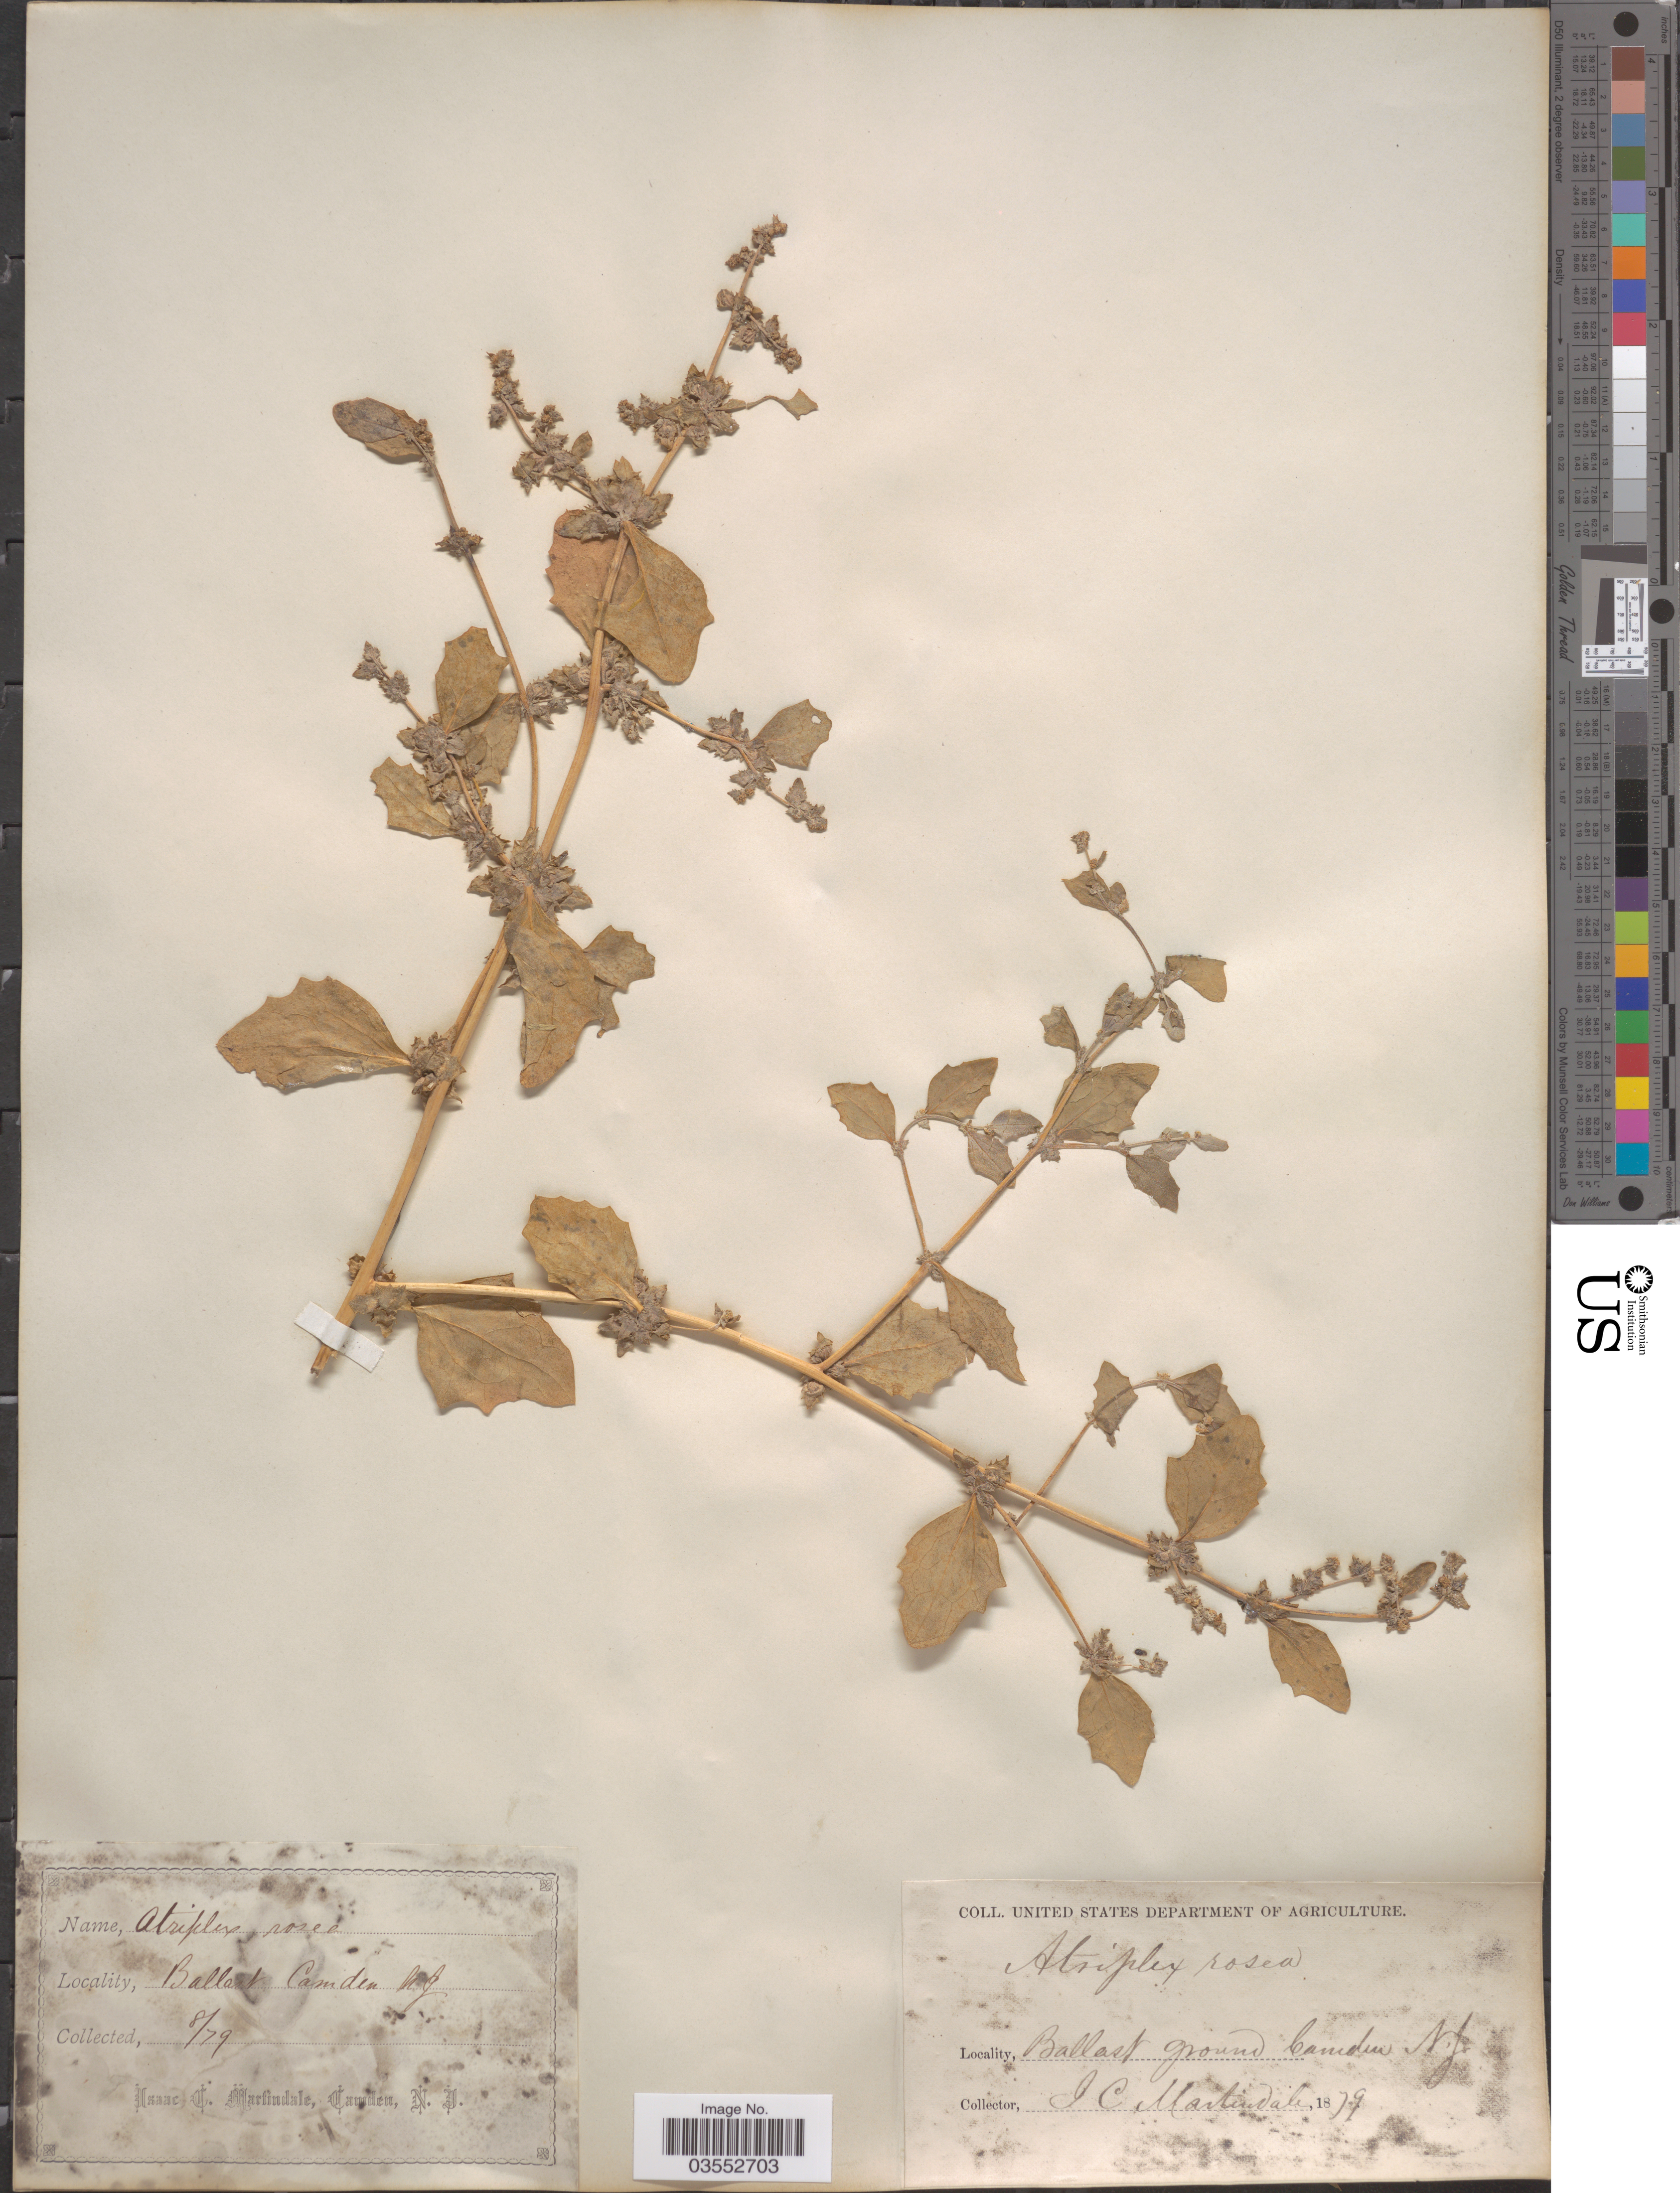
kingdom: Plantae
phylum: Tracheophyta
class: Magnoliopsida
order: Caryophyllales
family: Amaranthaceae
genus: Atriplex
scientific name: Atriplex rosea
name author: L.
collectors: I. C. Martindale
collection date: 1879-08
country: United States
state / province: New Jersey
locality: Ballast ground Camden.